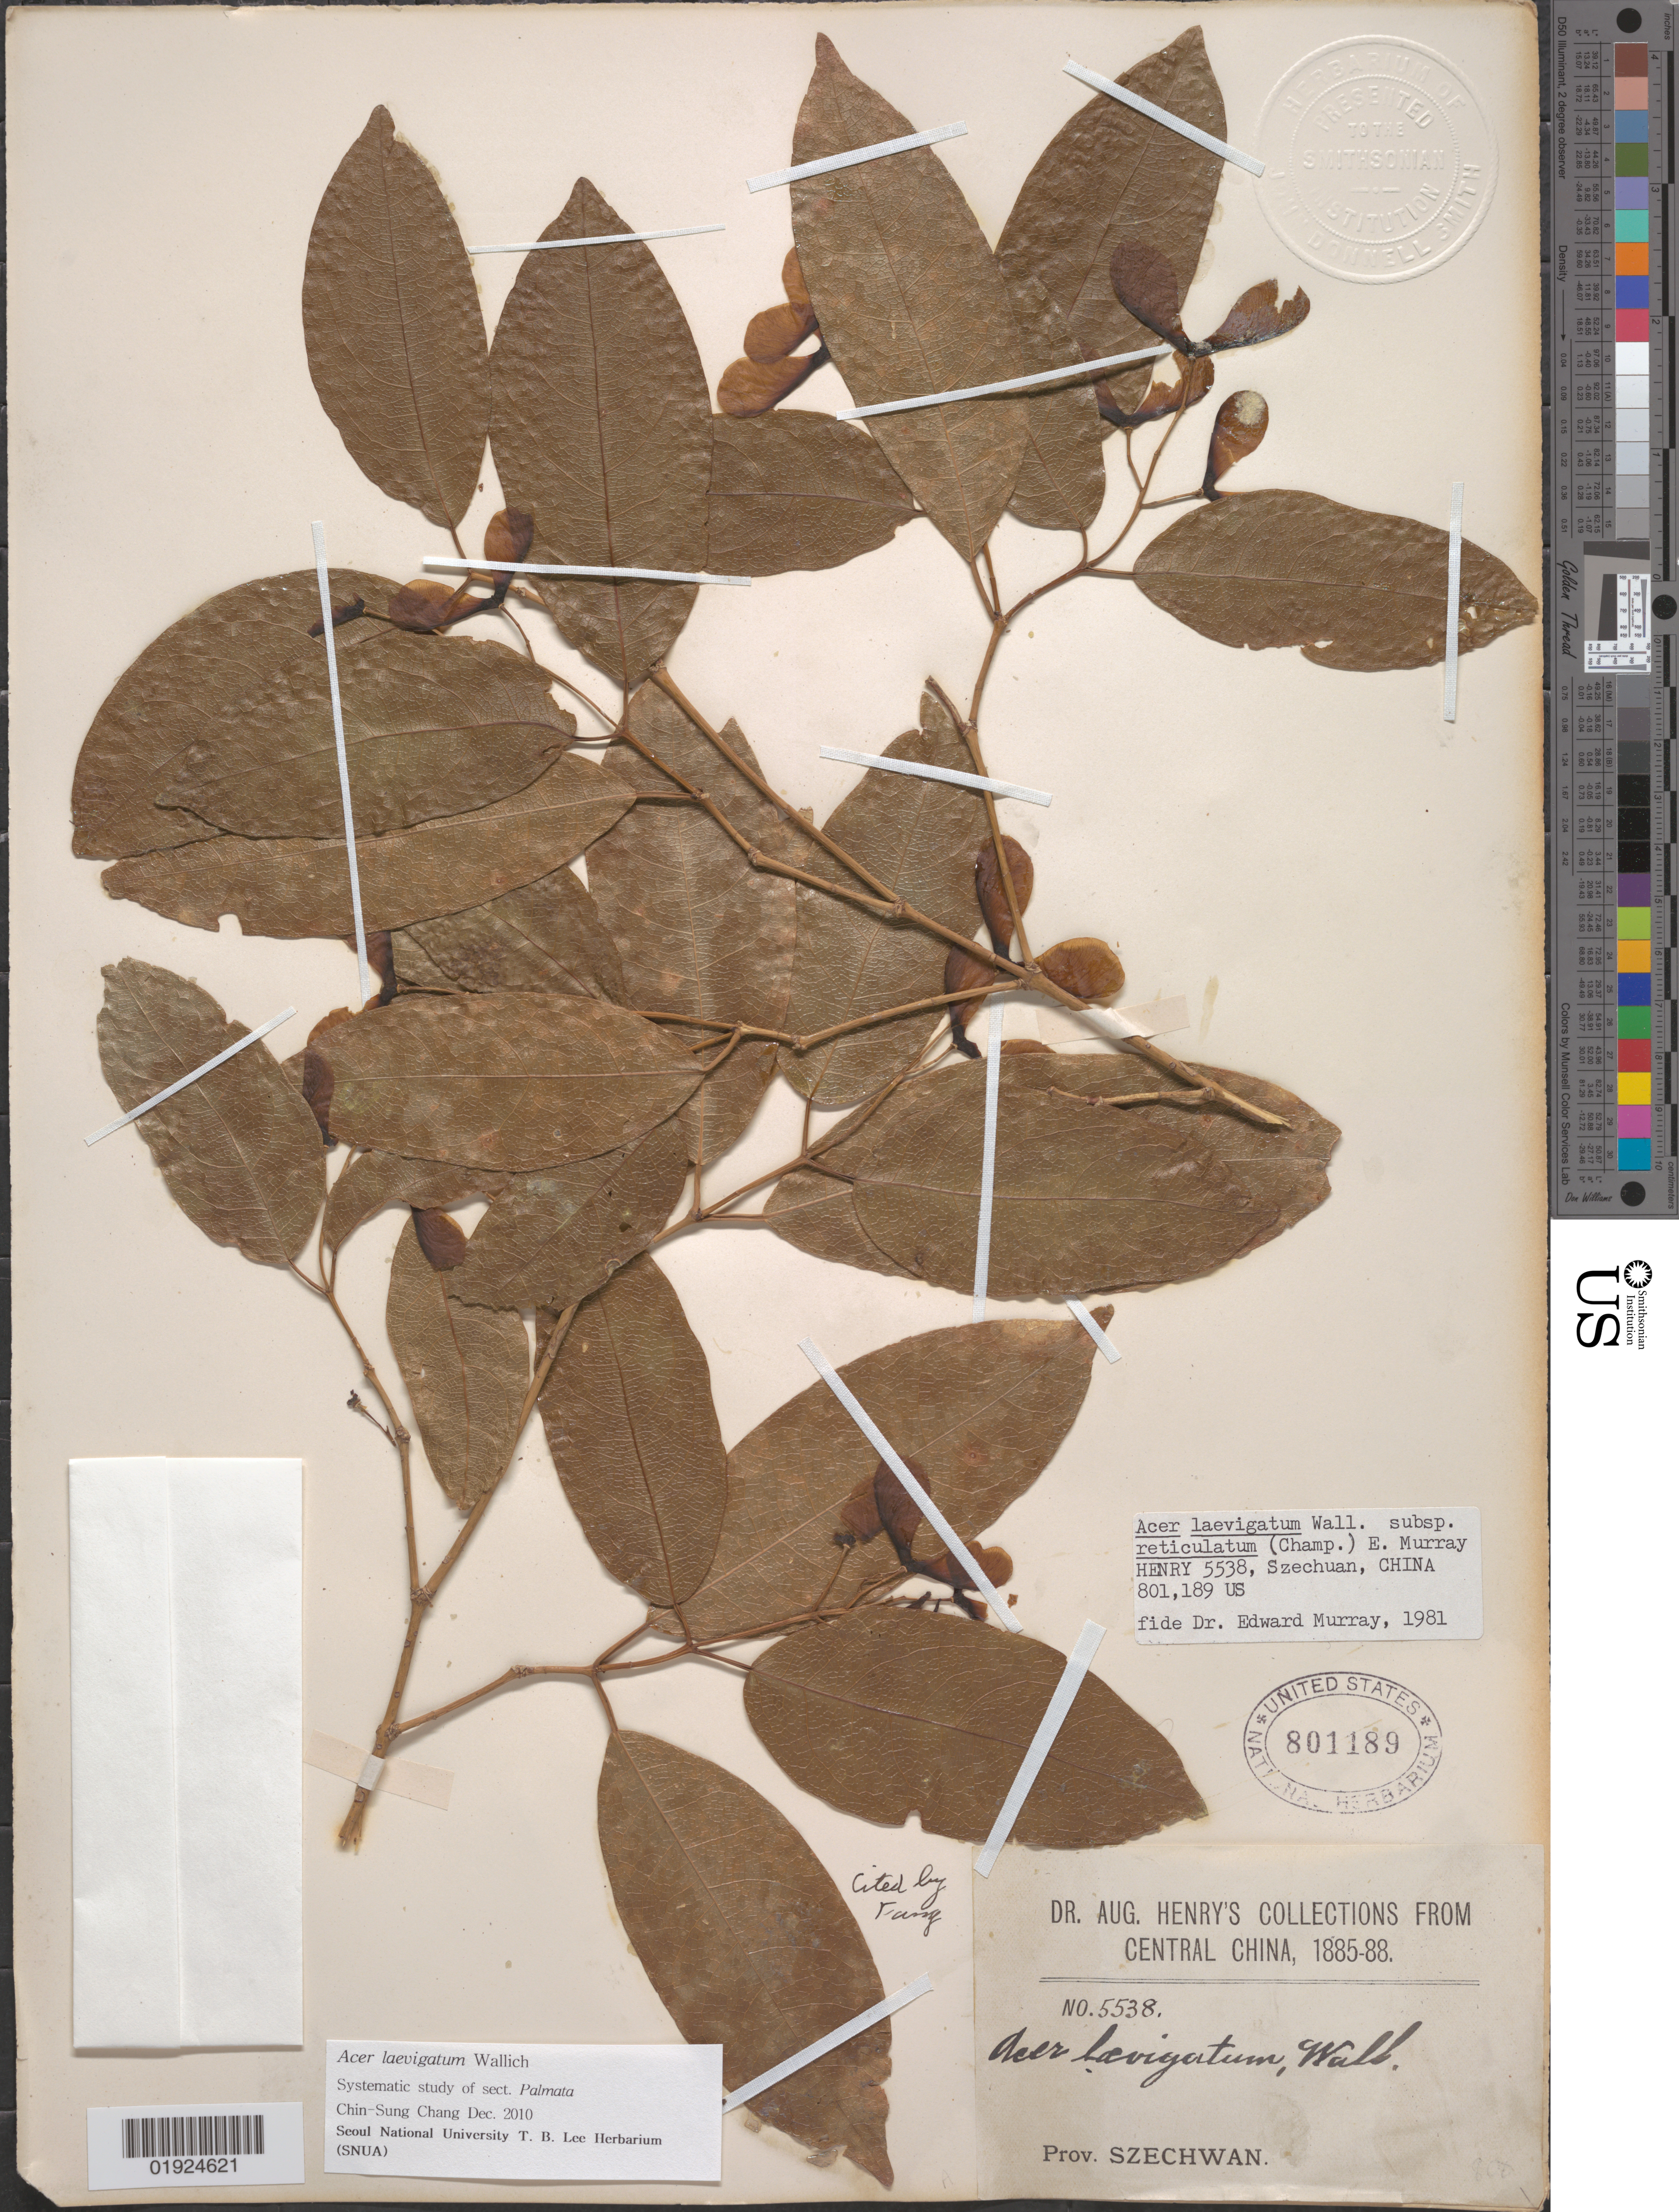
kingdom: Plantae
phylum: Tracheophyta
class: Magnoliopsida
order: Sapindales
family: Sapindaceae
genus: Acer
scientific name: Acer laevigatum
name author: Wall.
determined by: Chang, C. S., (SNUA)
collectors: A. Henry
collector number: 5538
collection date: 1885/1888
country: China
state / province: Sichuan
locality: Szechwan [Sichuan]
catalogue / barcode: US 801189